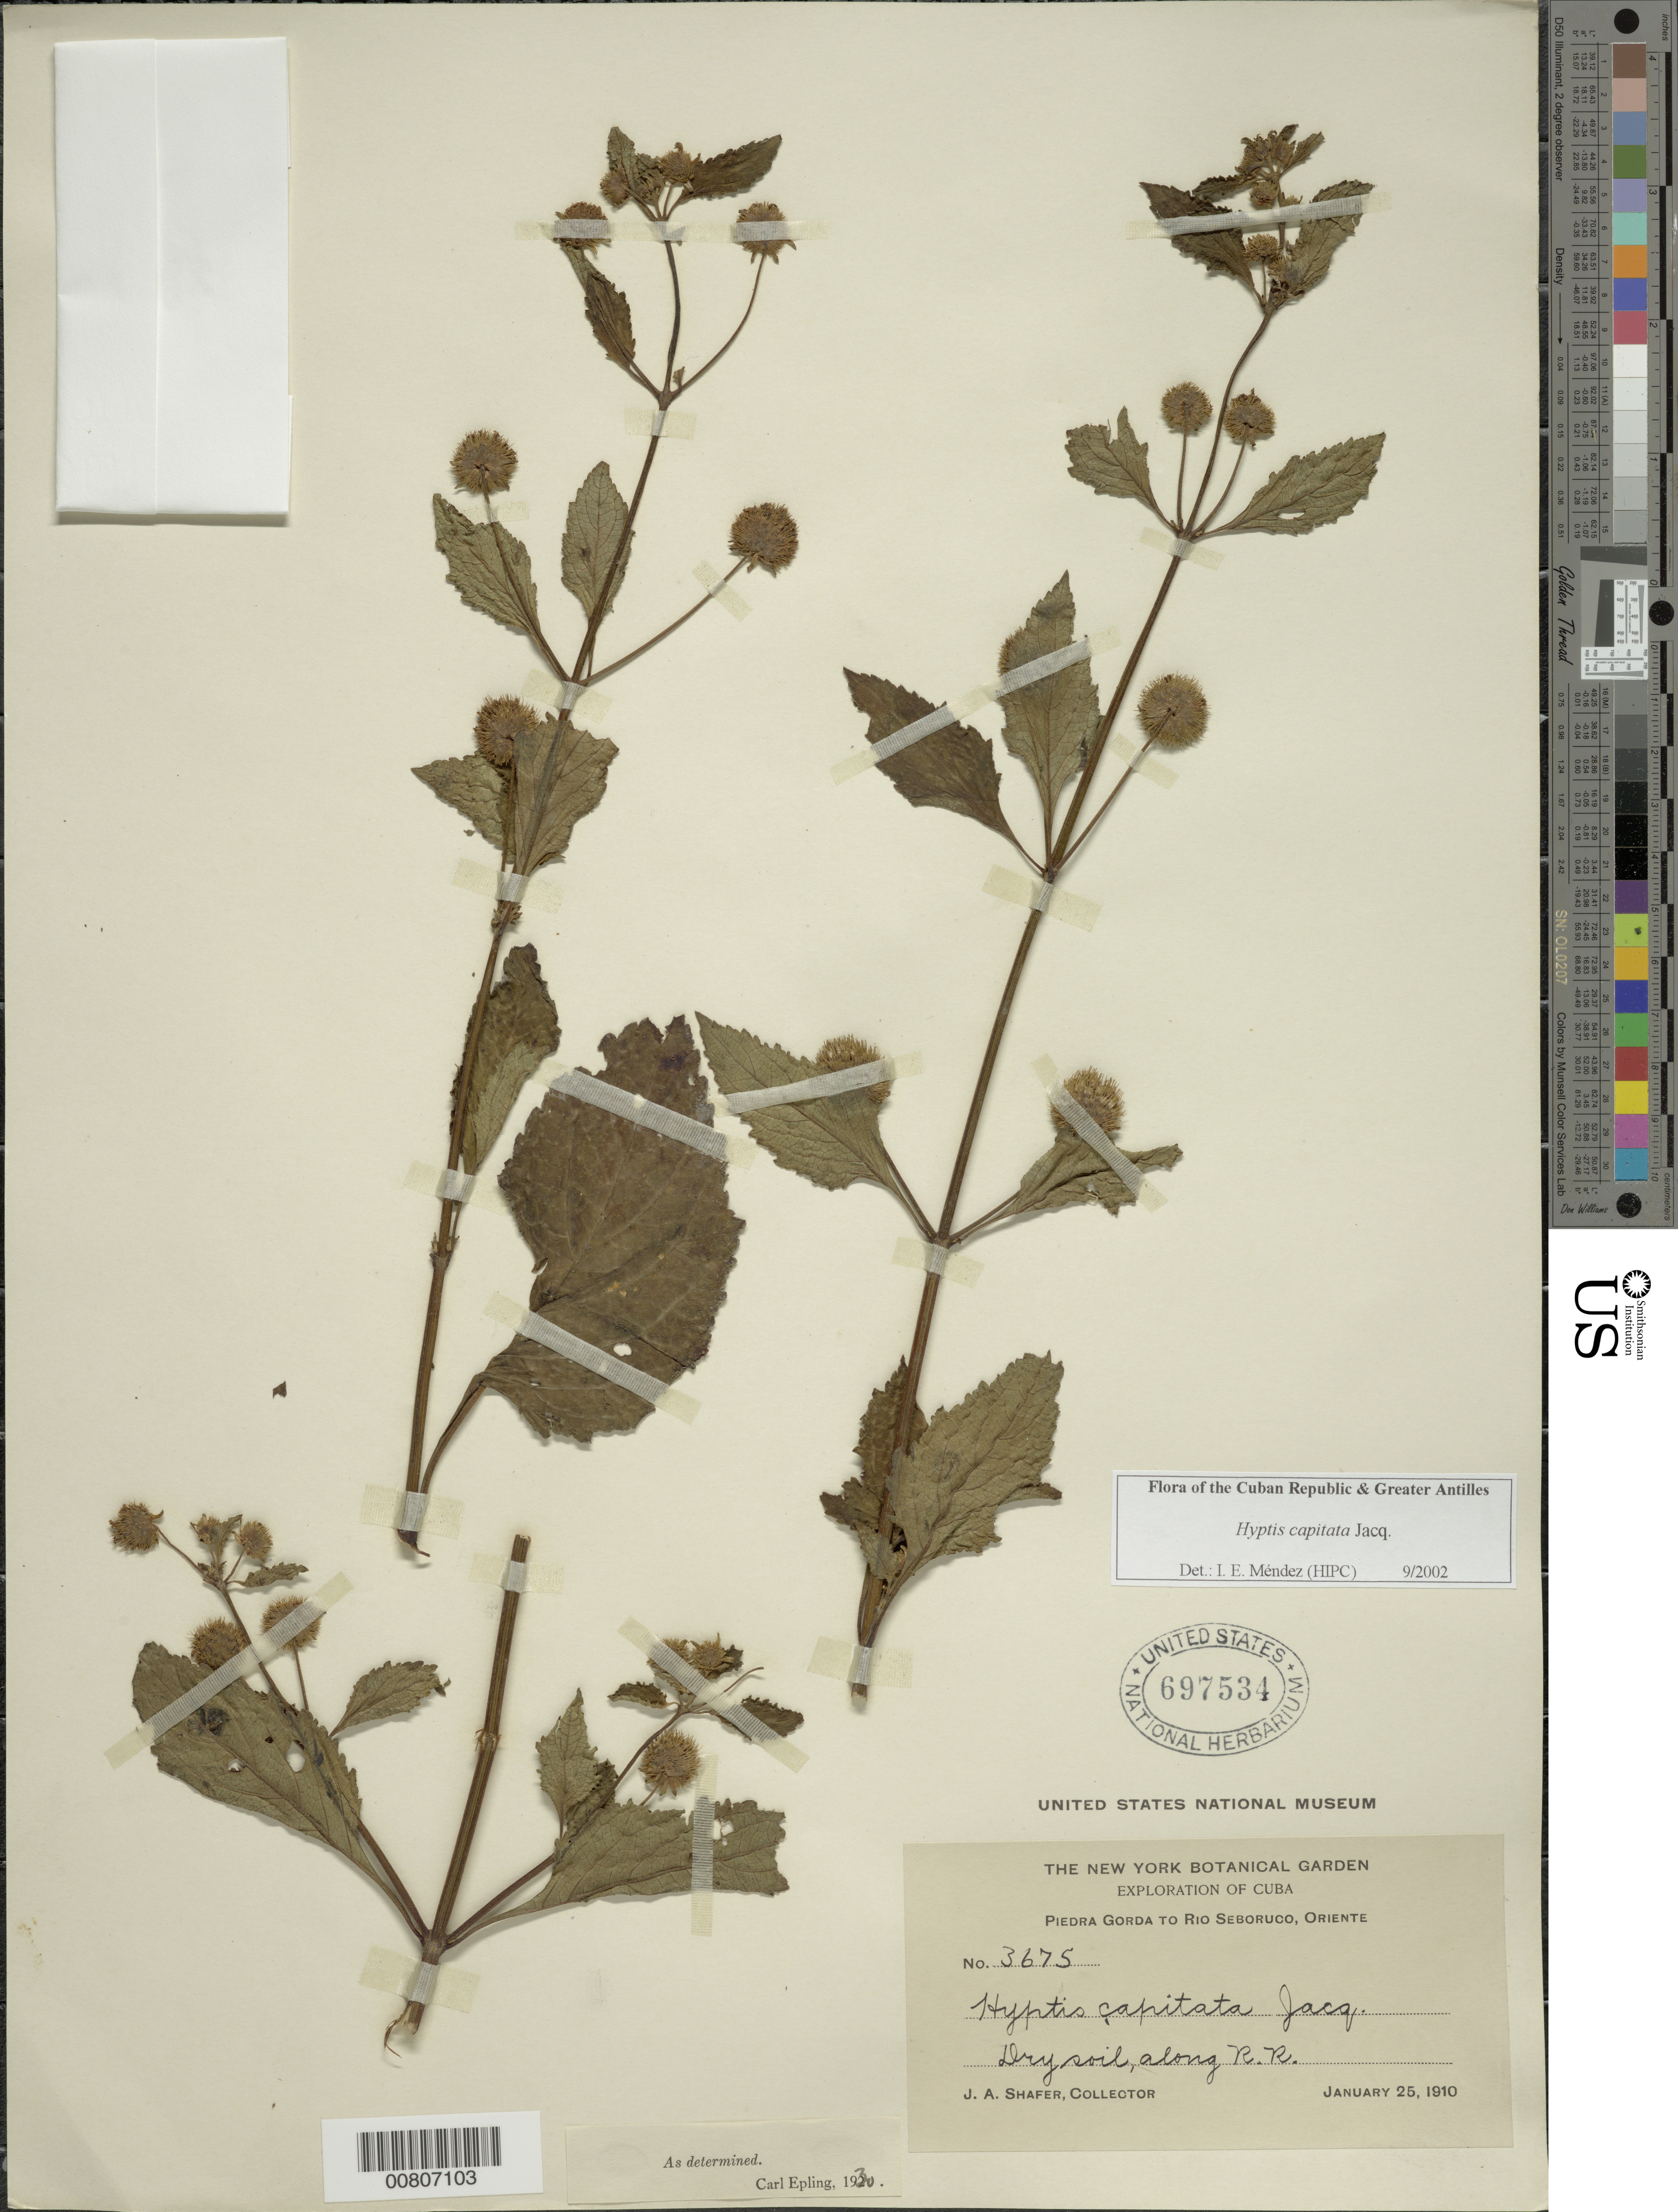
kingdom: Plantae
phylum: Tracheophyta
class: Magnoliopsida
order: Lamiales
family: Lamiaceae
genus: Hyptis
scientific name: Hyptis capitata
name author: Jacq.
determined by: Méndez, Isidro E., (HIPC)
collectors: J. A. Shafer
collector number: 3675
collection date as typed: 25 Jan 1910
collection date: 1910-01-25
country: Cuba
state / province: Oriente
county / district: Dry forest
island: Cuba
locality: Piedra Gorda to Río Seboruco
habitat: Dry soil along railroad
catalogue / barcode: US 697534